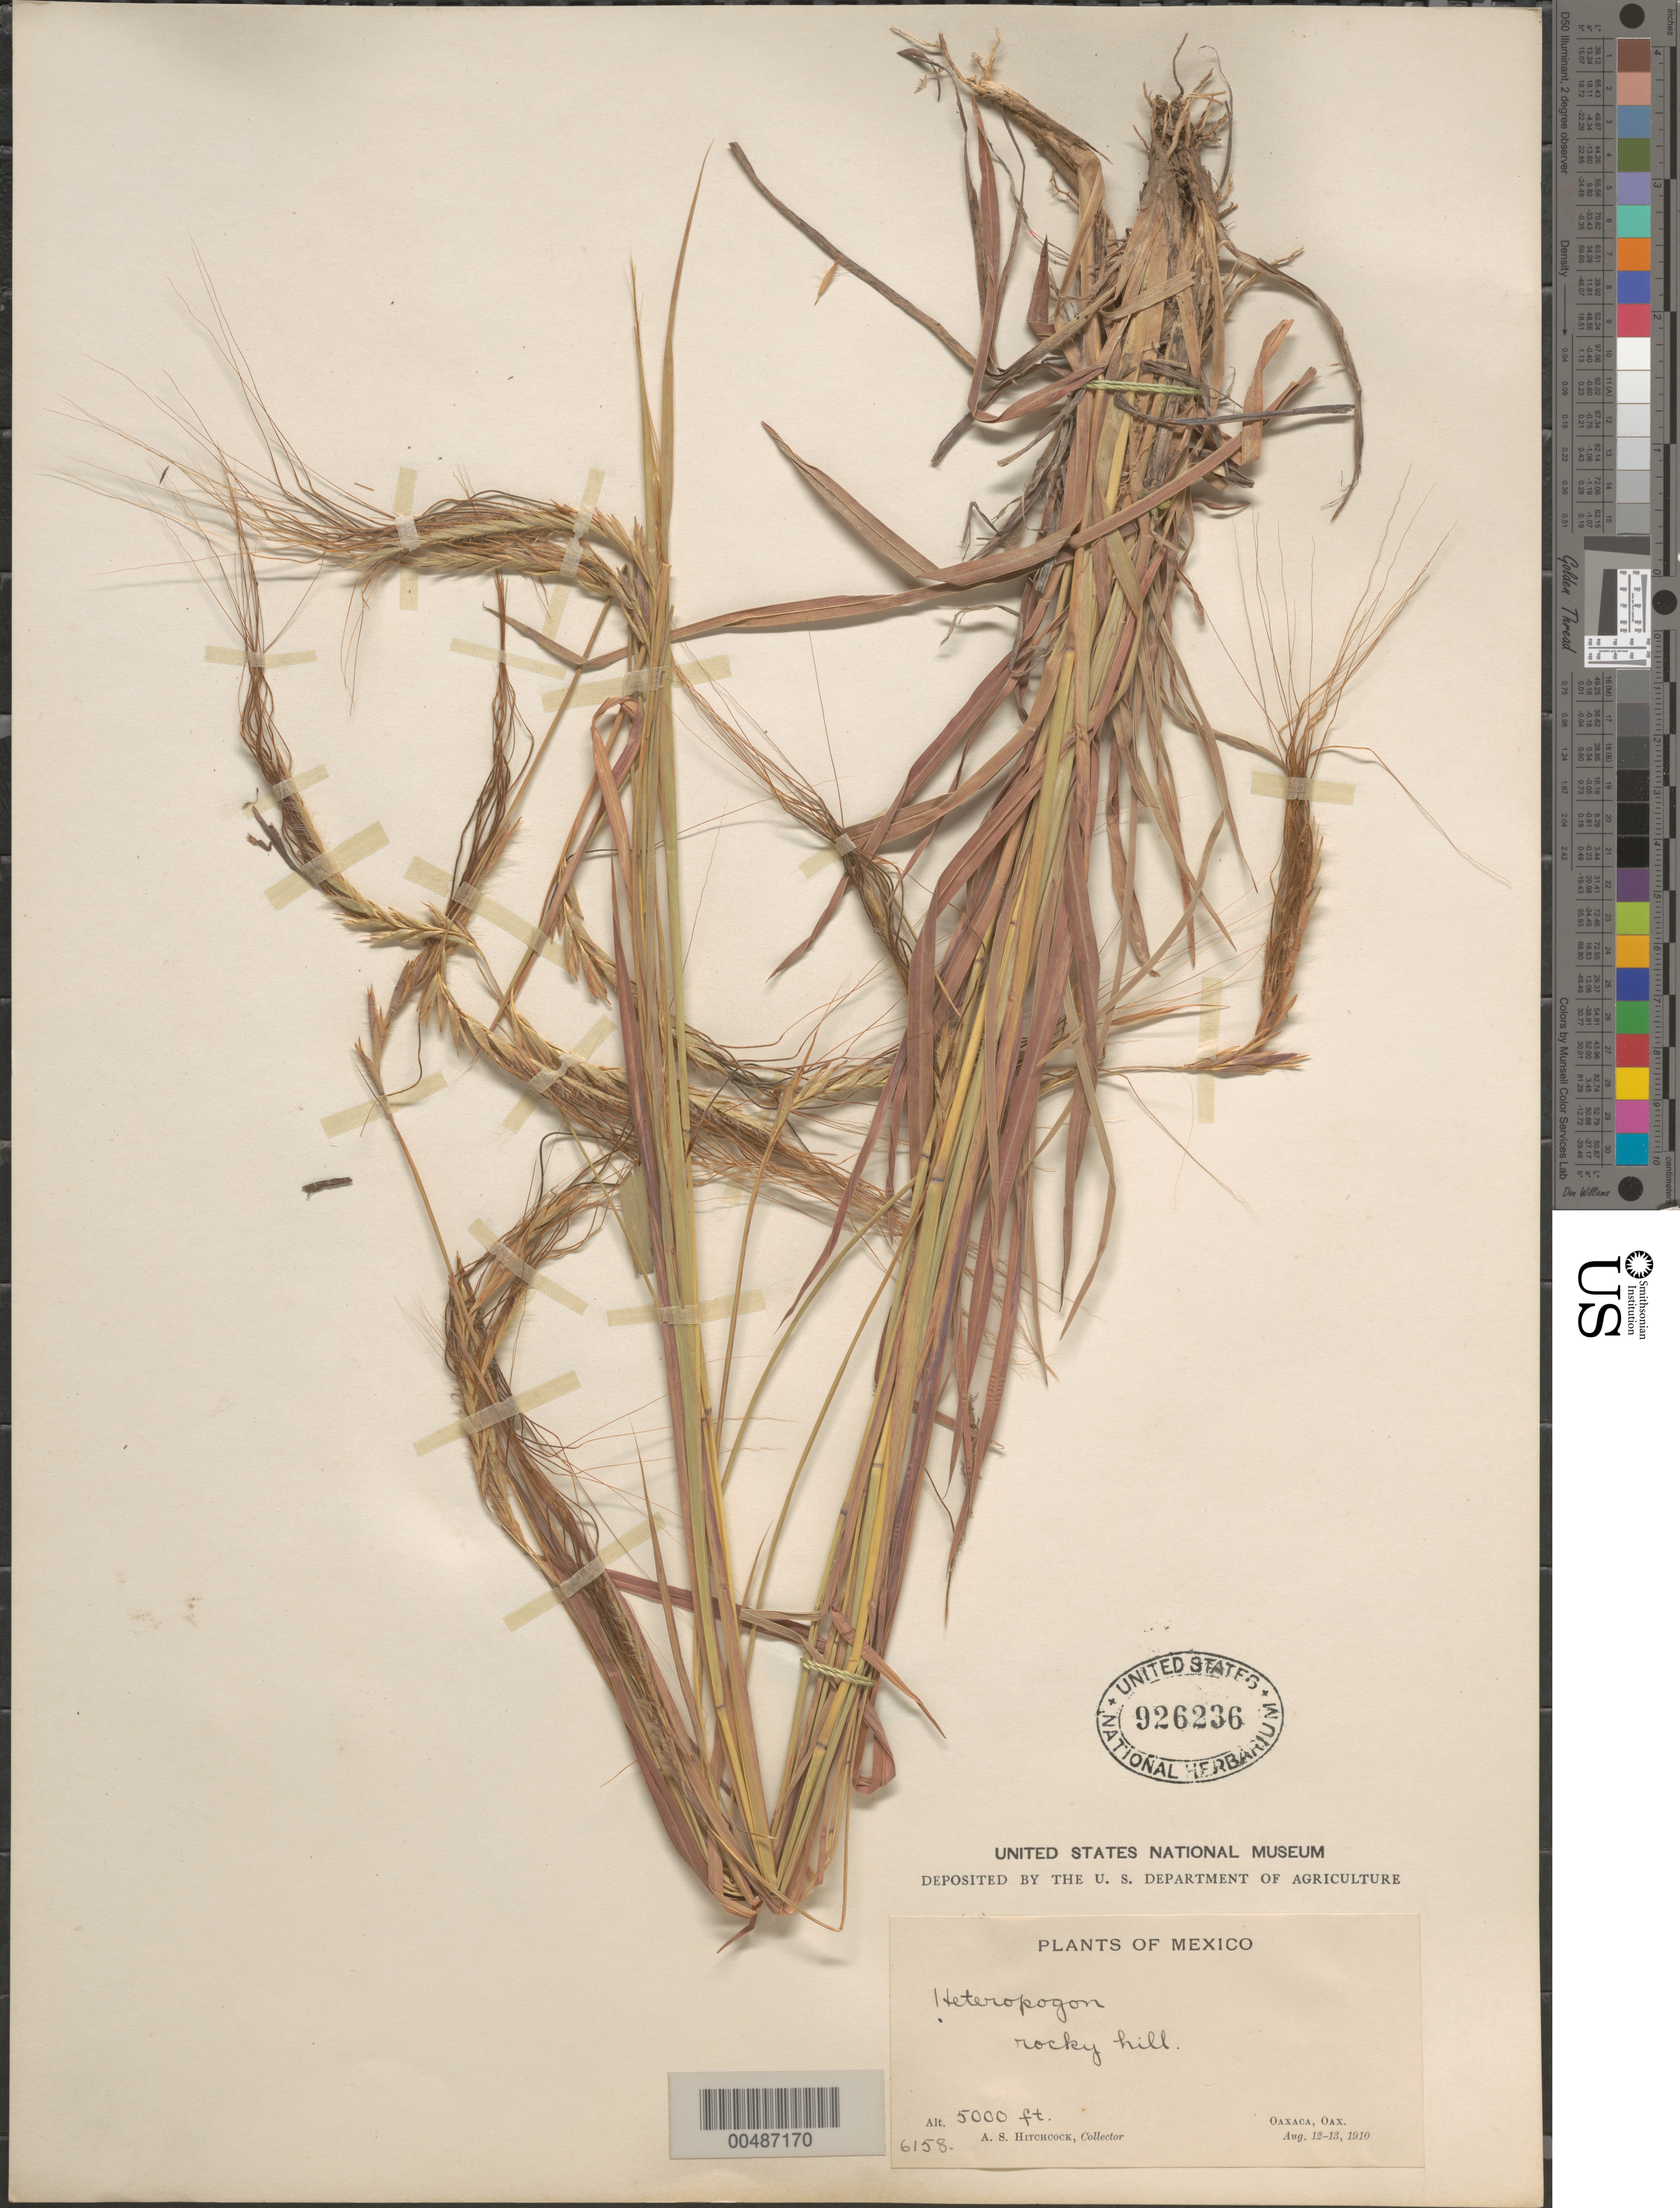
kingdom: Plantae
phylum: Tracheophyta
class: Liliopsida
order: Poales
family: Poaceae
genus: Heteropogon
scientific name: Heteropogon contortus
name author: (L.) P. Beauv. ex Roem. & Schult.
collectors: A. S. Hitchcock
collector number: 6158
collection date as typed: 12 Aug 1910 to 13 Aug 1910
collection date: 1910-08-12/1910-08-13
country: Mexico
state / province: Oaxaca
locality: Oaxaca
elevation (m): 1524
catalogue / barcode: US 926236